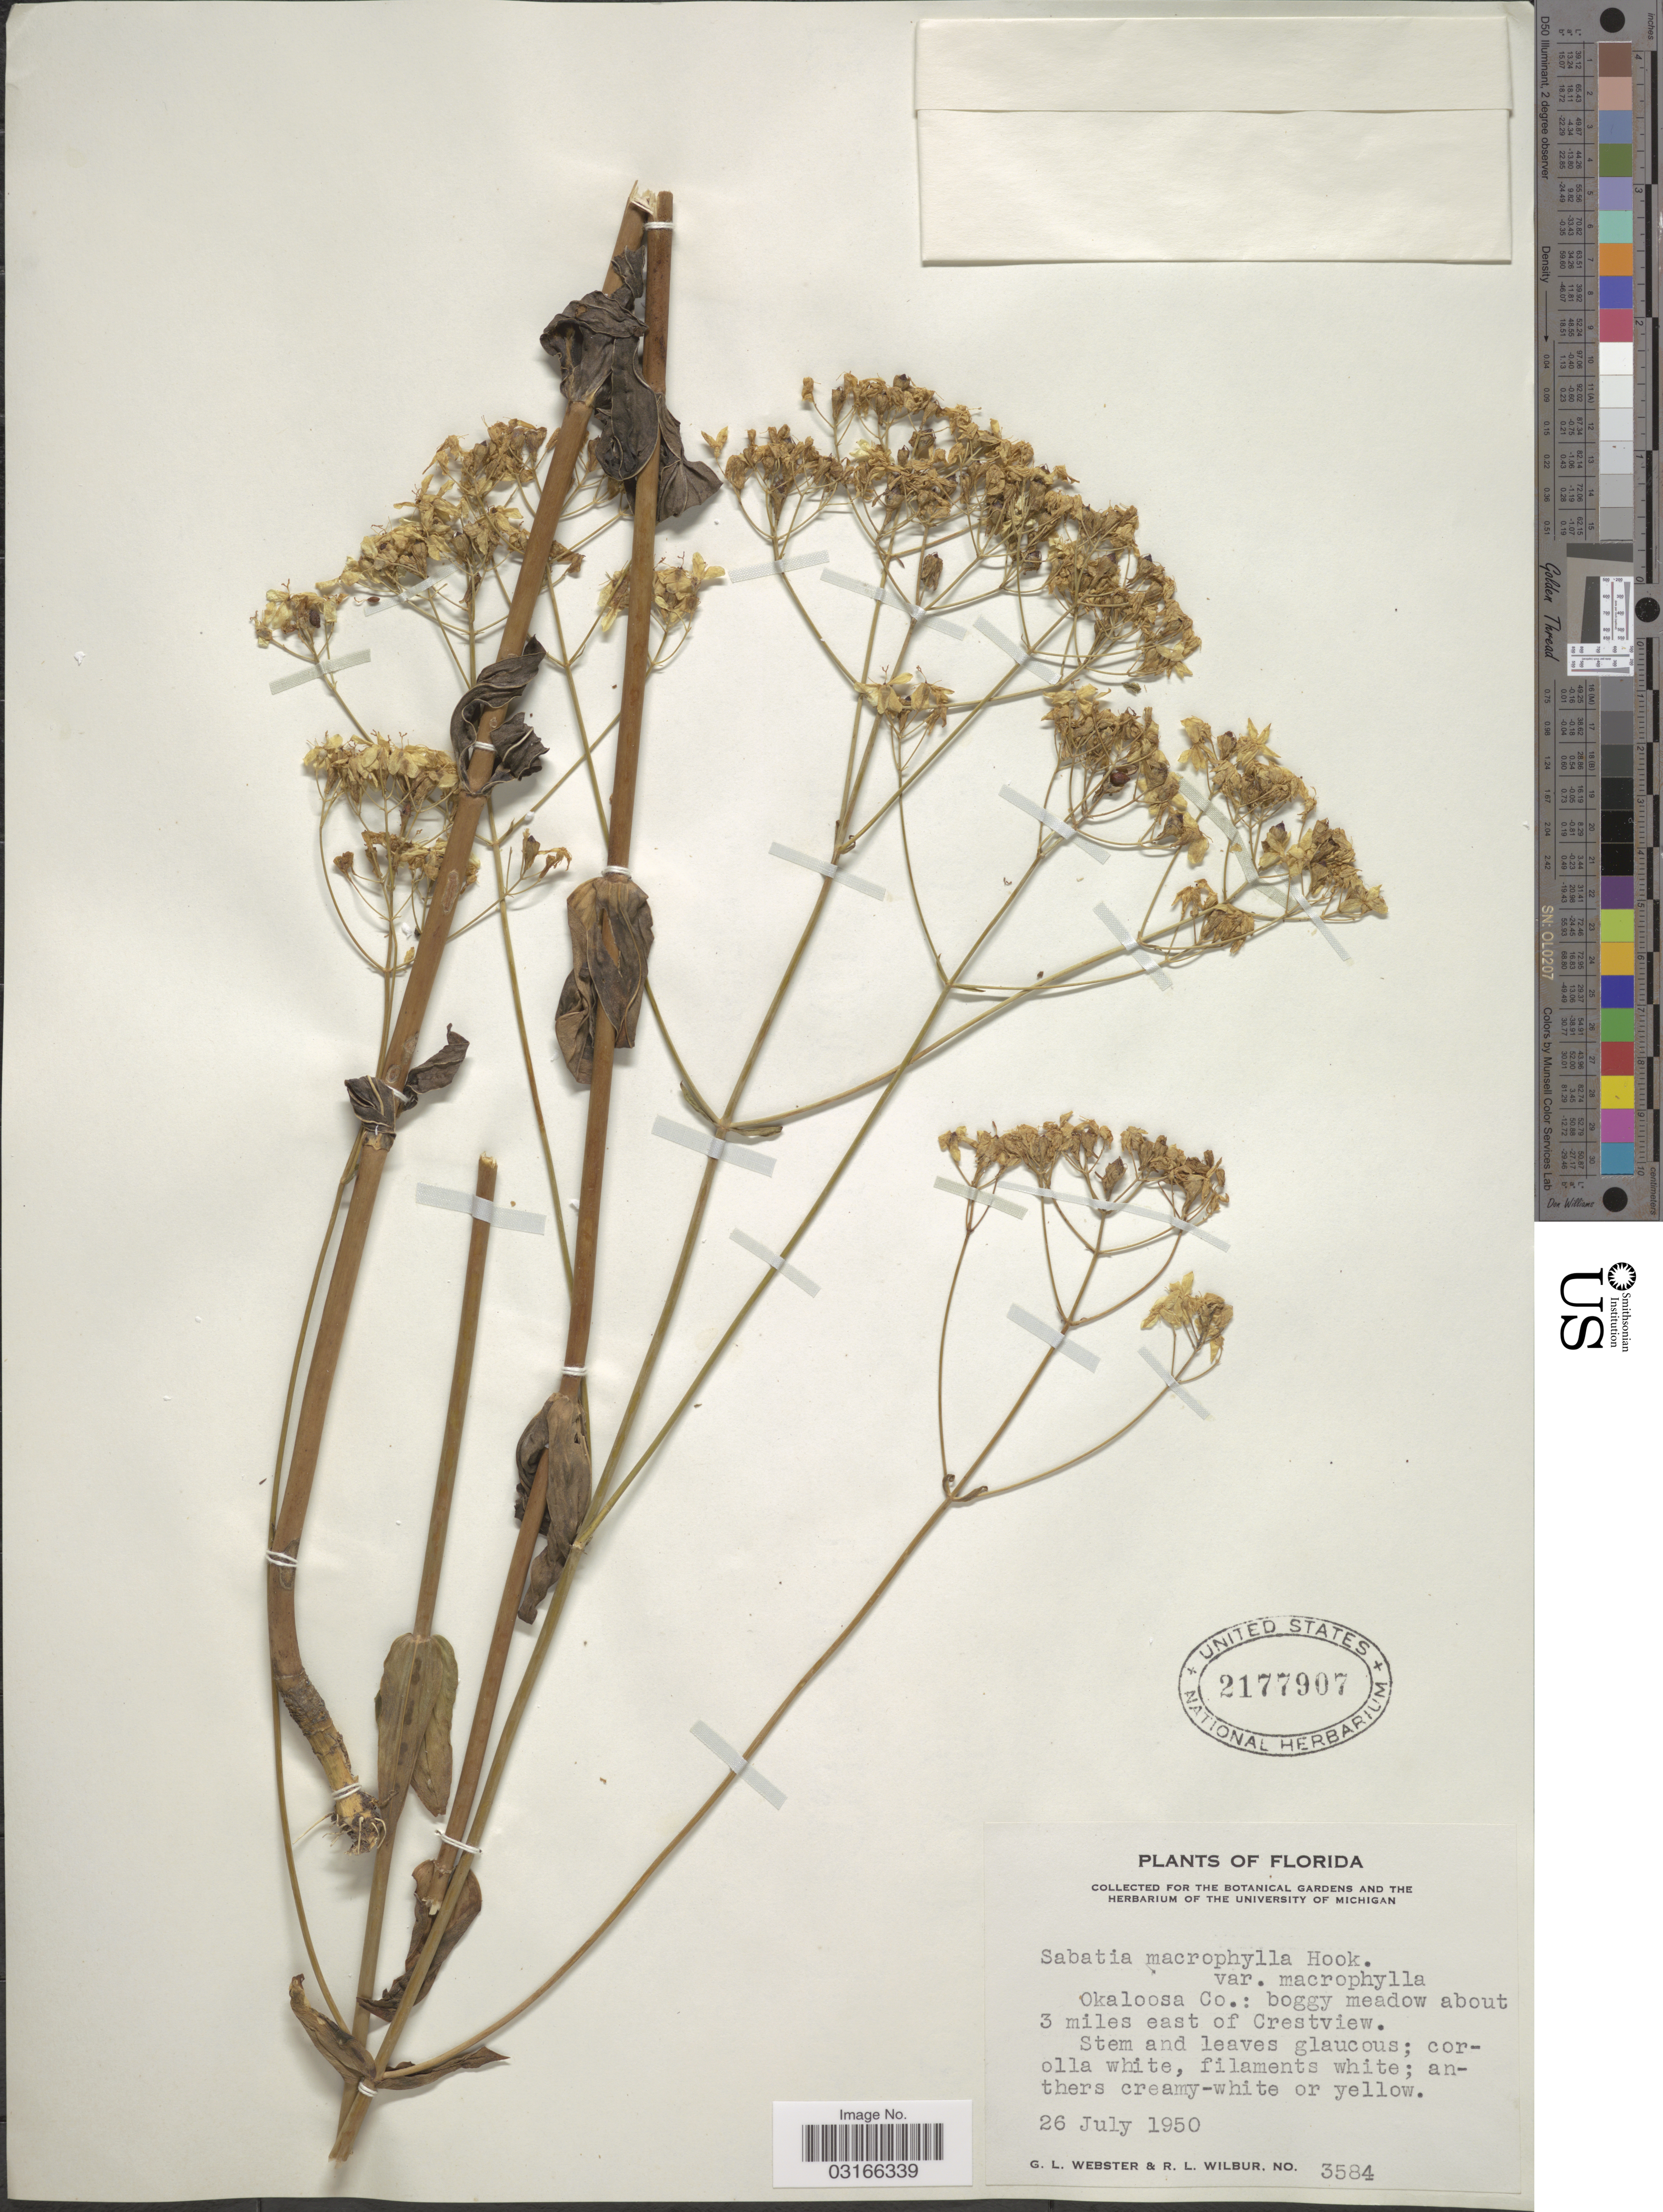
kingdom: Plantae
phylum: Tracheophyta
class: Magnoliopsida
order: Gentianales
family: Gentianaceae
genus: Sabatia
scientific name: Sabatia campestris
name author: Nutt.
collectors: G. L. Webster & R. L. Wilbur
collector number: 3584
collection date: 1950-07-26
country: United States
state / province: Florida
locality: Okaloosa Co.: boggy meadow about 3 miles east of Crestview.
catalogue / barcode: US 2177907